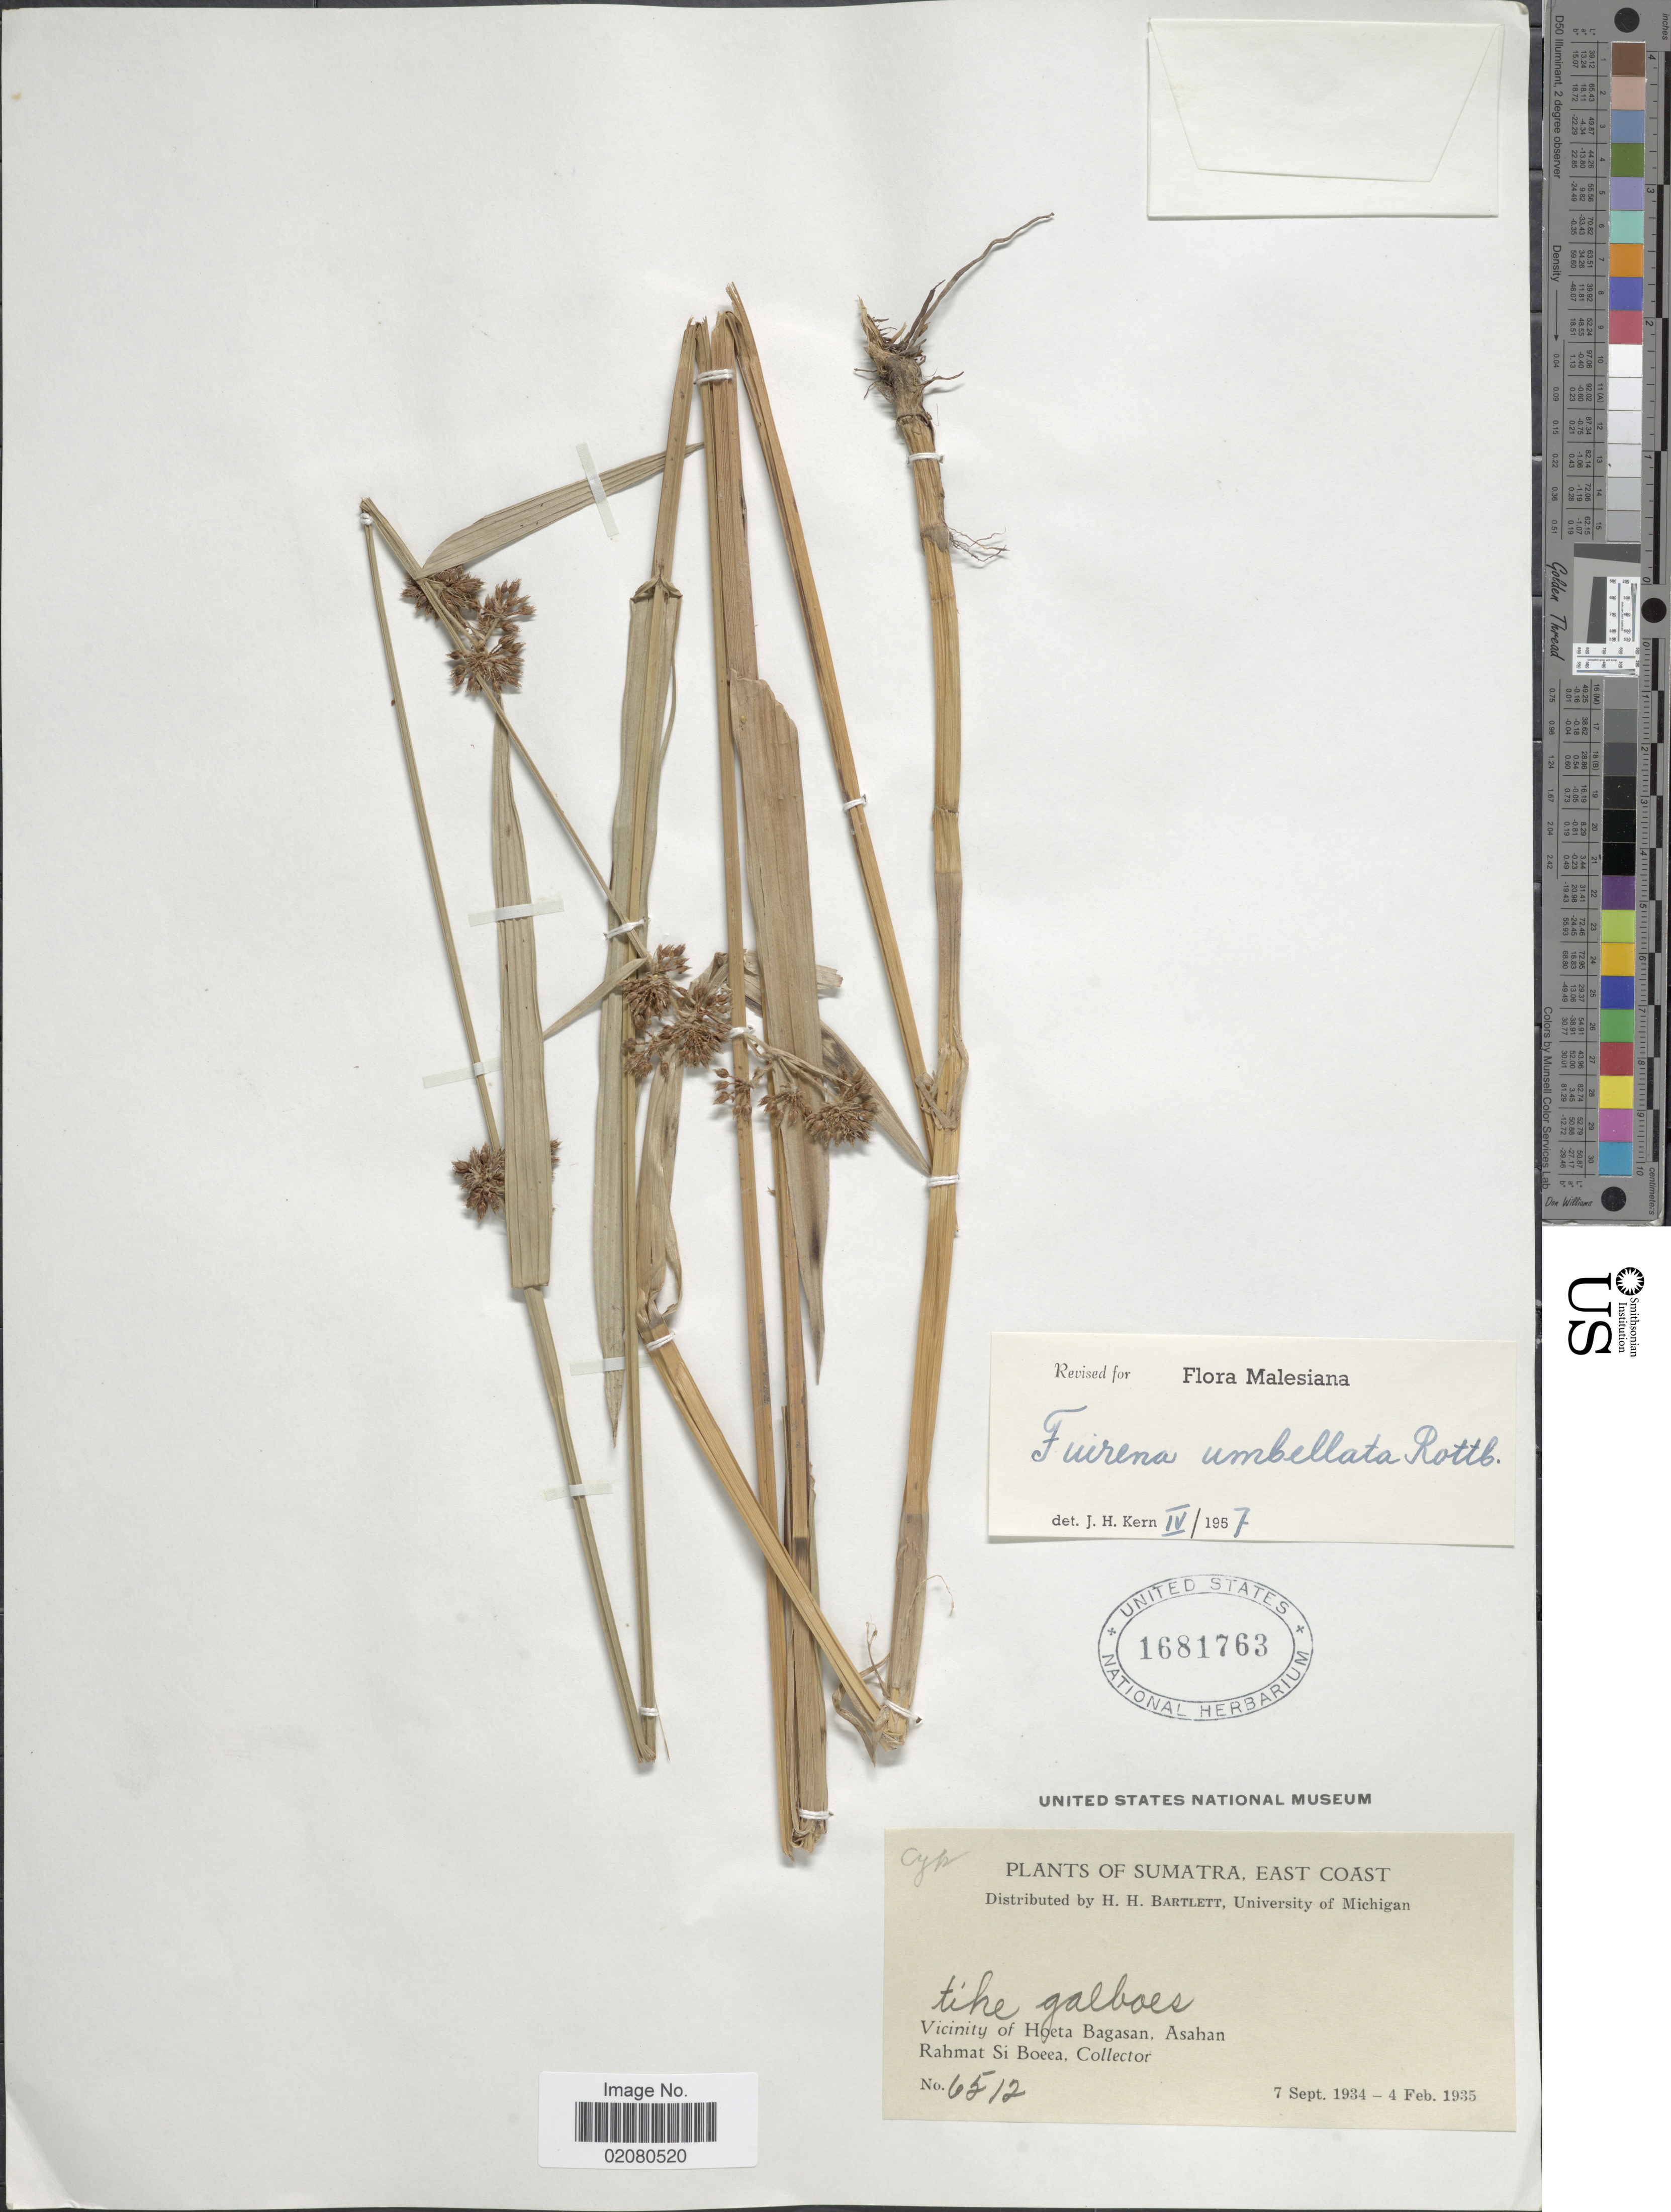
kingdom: Plantae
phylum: Tracheophyta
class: Liliopsida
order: Poales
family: Cyperaceae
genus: Fuirena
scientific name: Fuirena umbellata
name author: Rottb.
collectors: Rahmat Si Boeea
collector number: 6512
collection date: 1934-09-07/1935-02-04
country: Indonesia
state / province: Sumatra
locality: East Coast, tike galboes, Vicinity of Hoeta Bagasan, Asahan.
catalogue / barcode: US 1681763